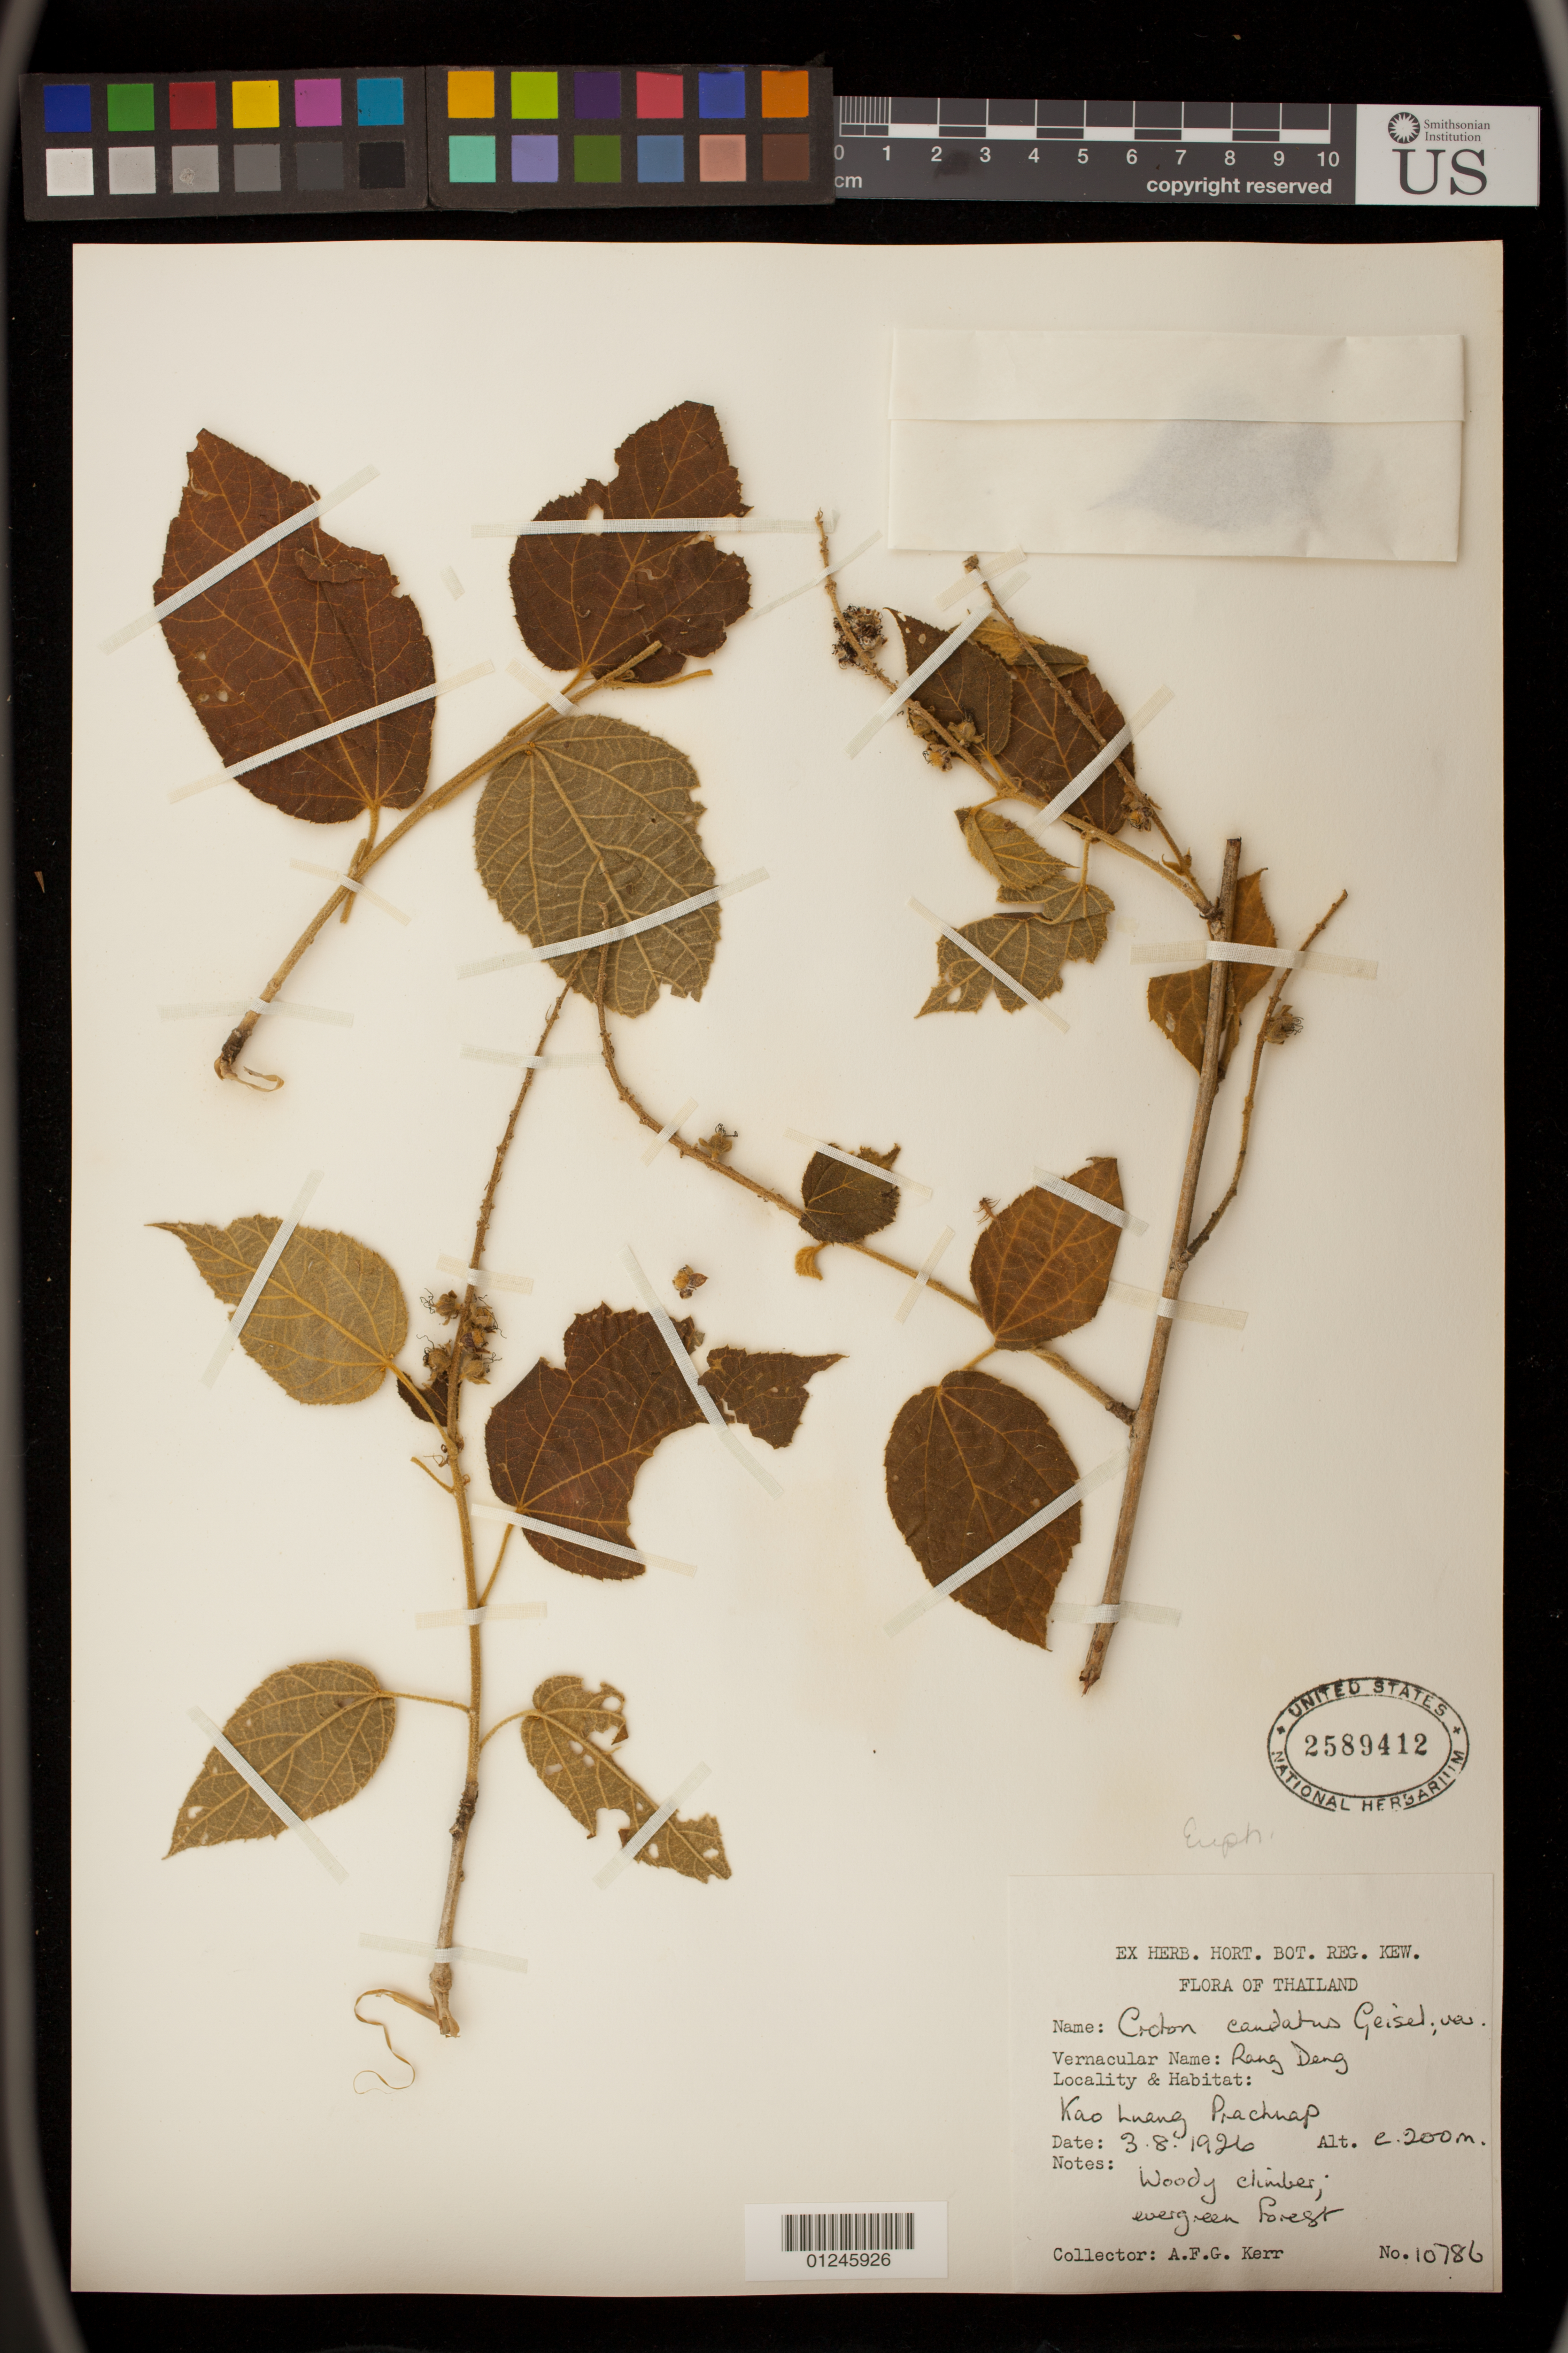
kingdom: Plantae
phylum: Tracheophyta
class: Magnoliopsida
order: Malpighiales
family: Euphorbiaceae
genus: Croton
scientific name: Croton caudatus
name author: Geiseler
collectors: A. F. G. Kerr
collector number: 10786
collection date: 1926-08-03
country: Thailand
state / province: Sukhothai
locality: Kao Luang Prachuap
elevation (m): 200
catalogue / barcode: US 2589412